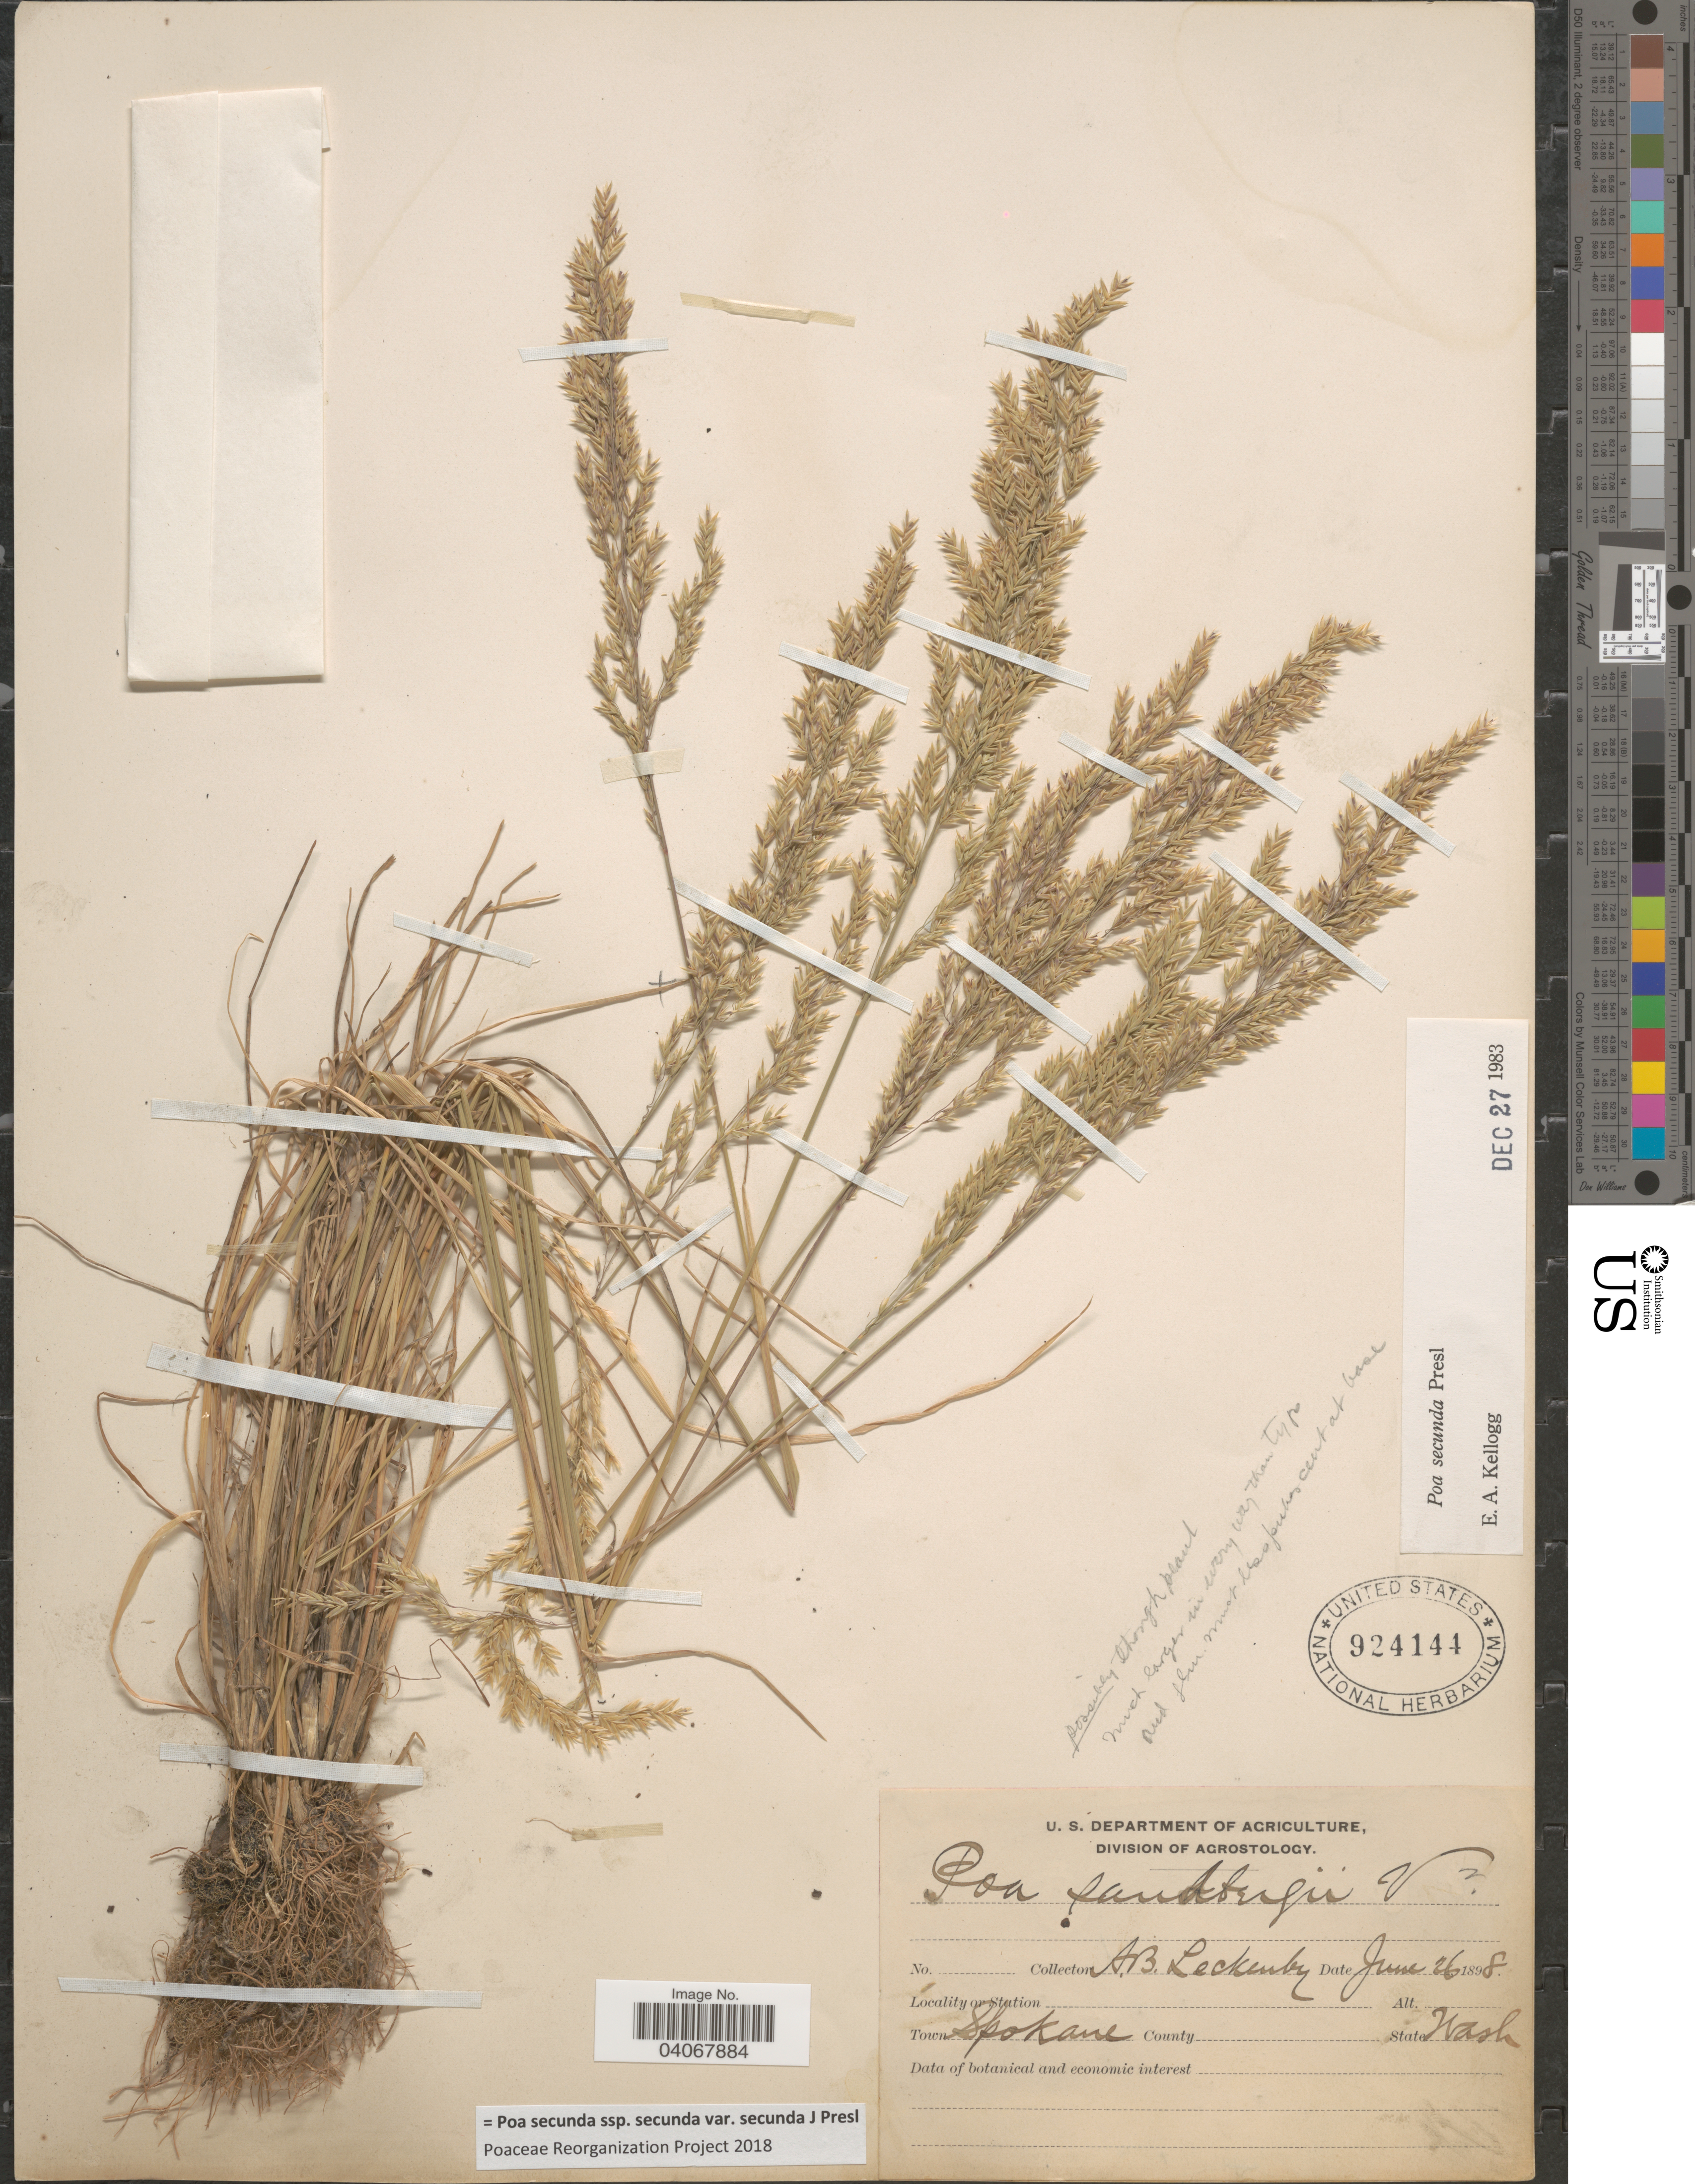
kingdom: Plantae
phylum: Tracheophyta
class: Liliopsida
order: Poales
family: Poaceae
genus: Poa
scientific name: Poa secunda subsp. secunda var. secunda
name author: J. Presl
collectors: A. Leckenby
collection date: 1898-06-26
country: United States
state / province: Washington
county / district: Spokane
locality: Town Spokane.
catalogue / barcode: US 924144